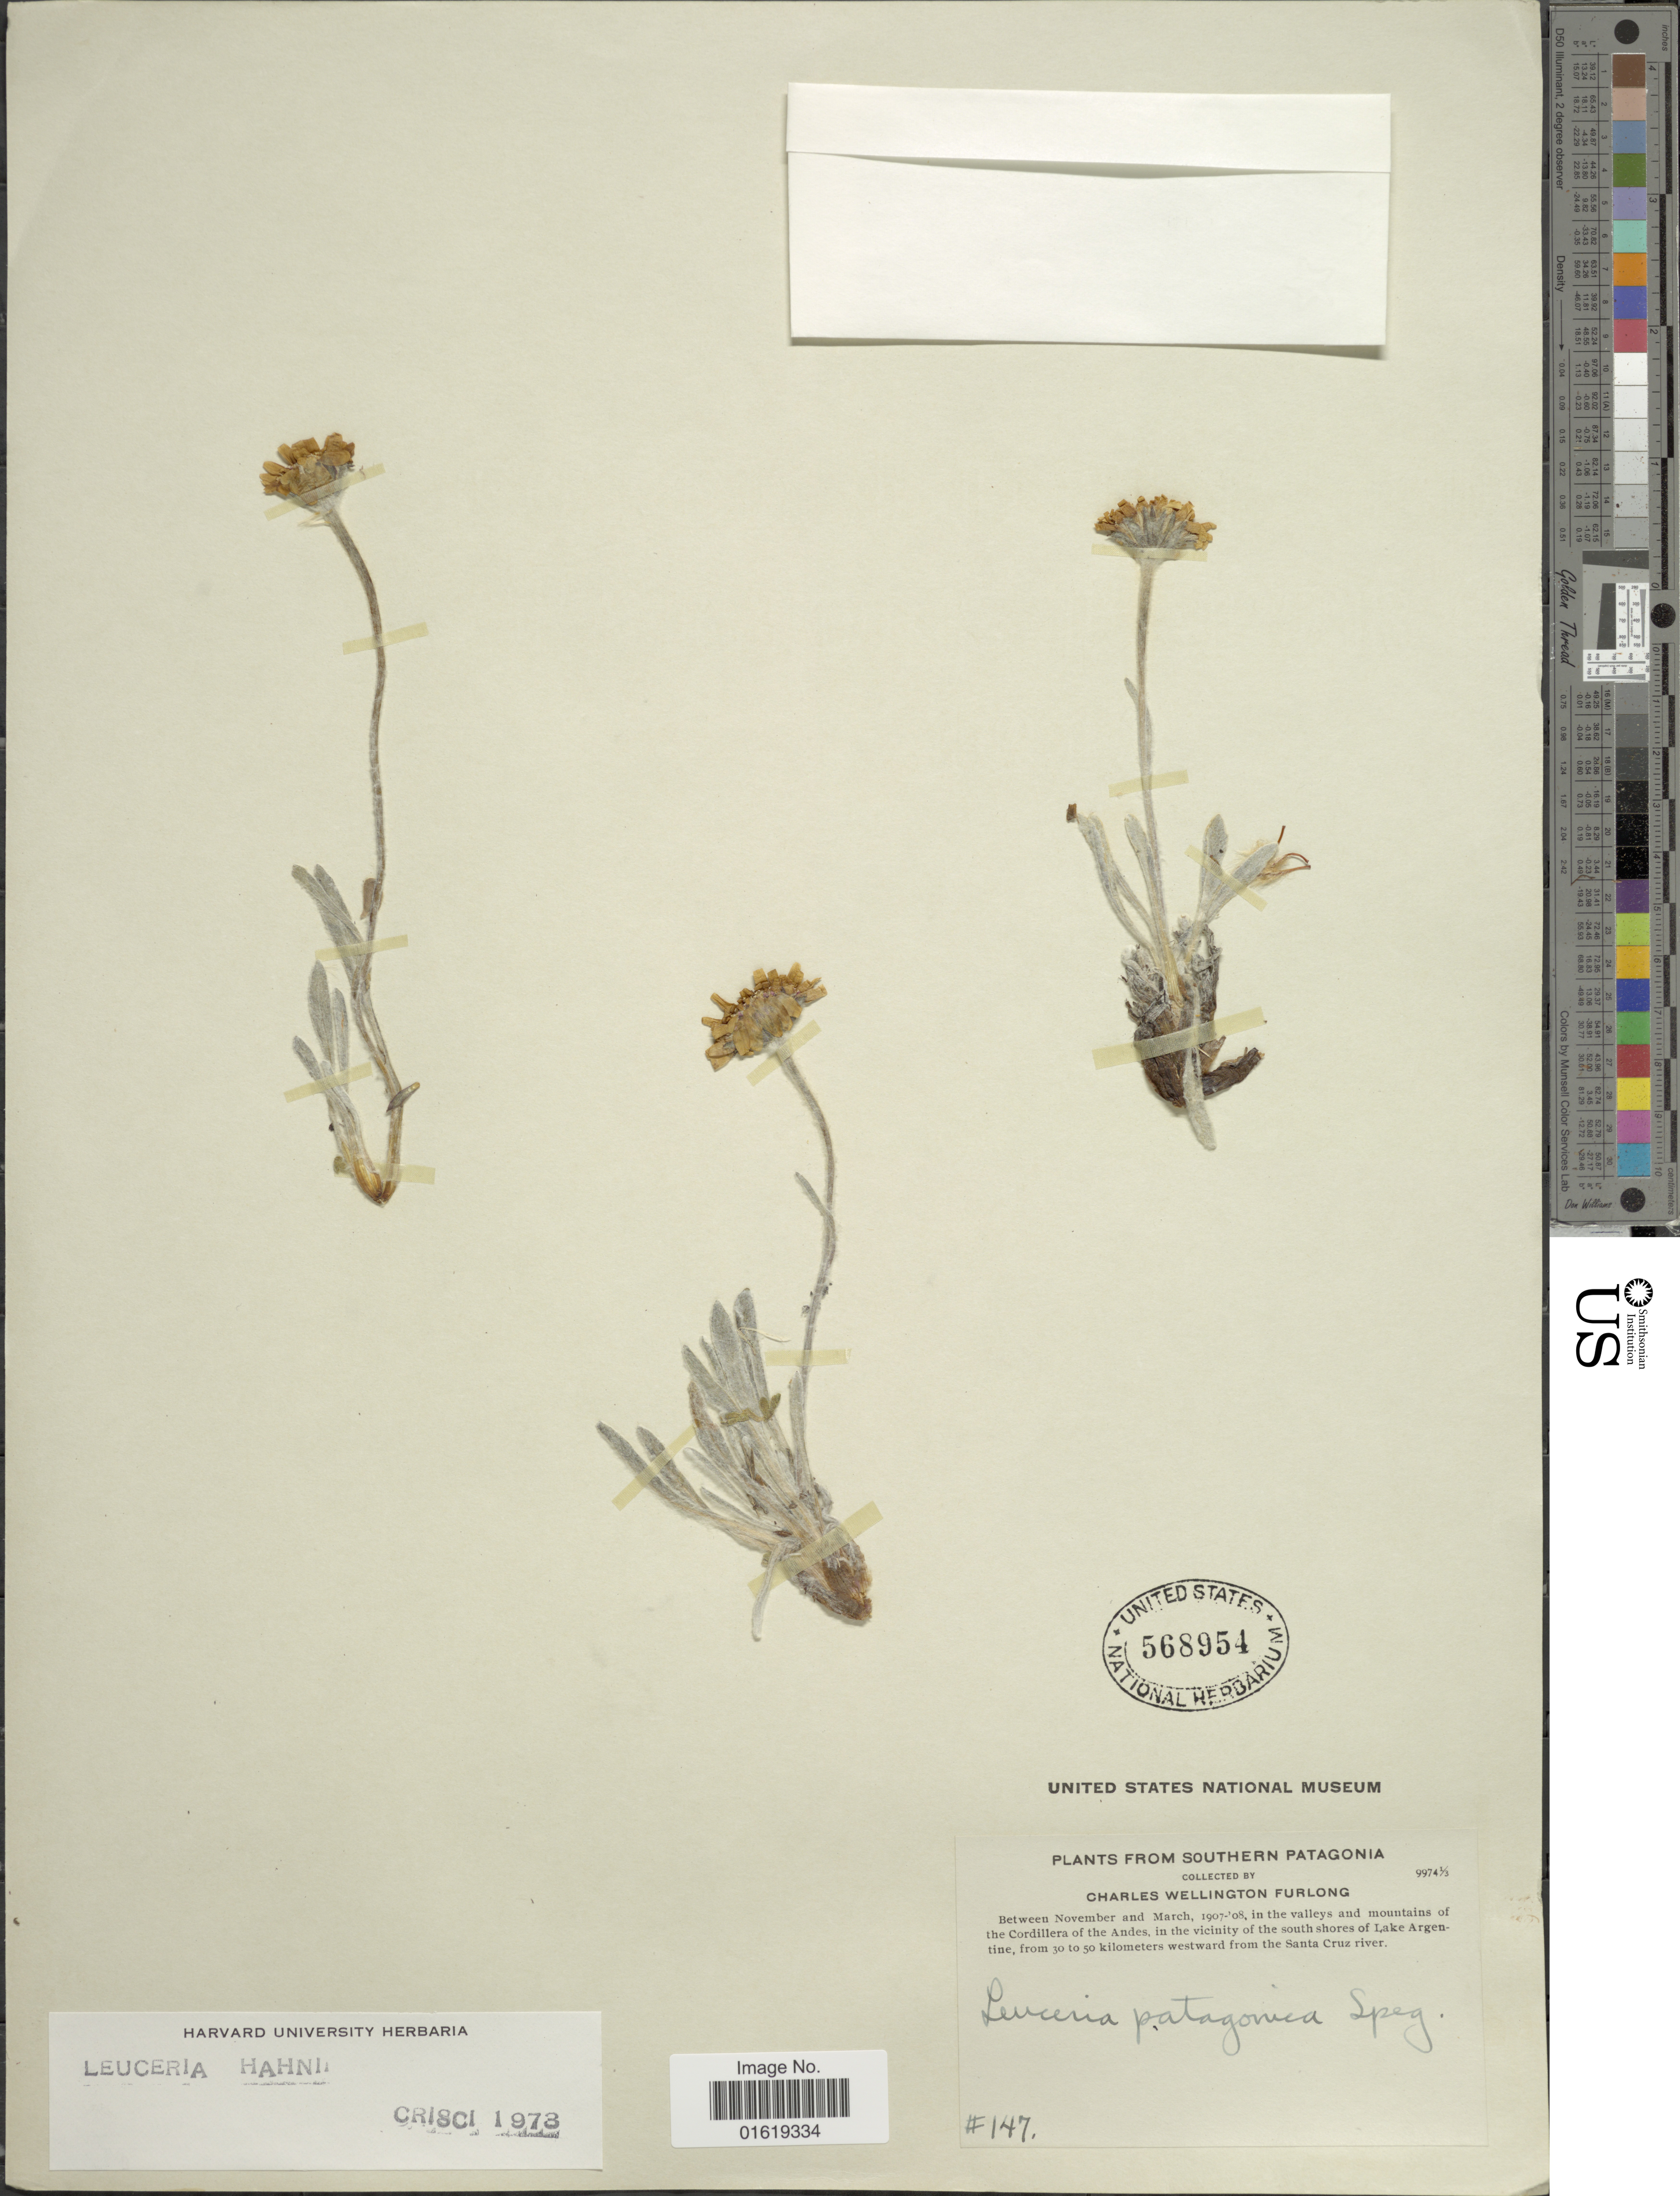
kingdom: Plantae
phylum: Tracheophyta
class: Magnoliopsida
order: Asterales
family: Asteraceae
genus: Leucheria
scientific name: Leucheria hahnii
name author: Franch.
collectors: C. Furlong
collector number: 147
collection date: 1907-11/1908-03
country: Argentina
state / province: Santa Cruz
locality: Southern Patagonia. In the valleys and mountains of the Cordillera of the Andes, in the vicinity of the south shores of Lake Argentine, from 30 to 50 kilometers westward from the Santa Cruz river.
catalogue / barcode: US 568954